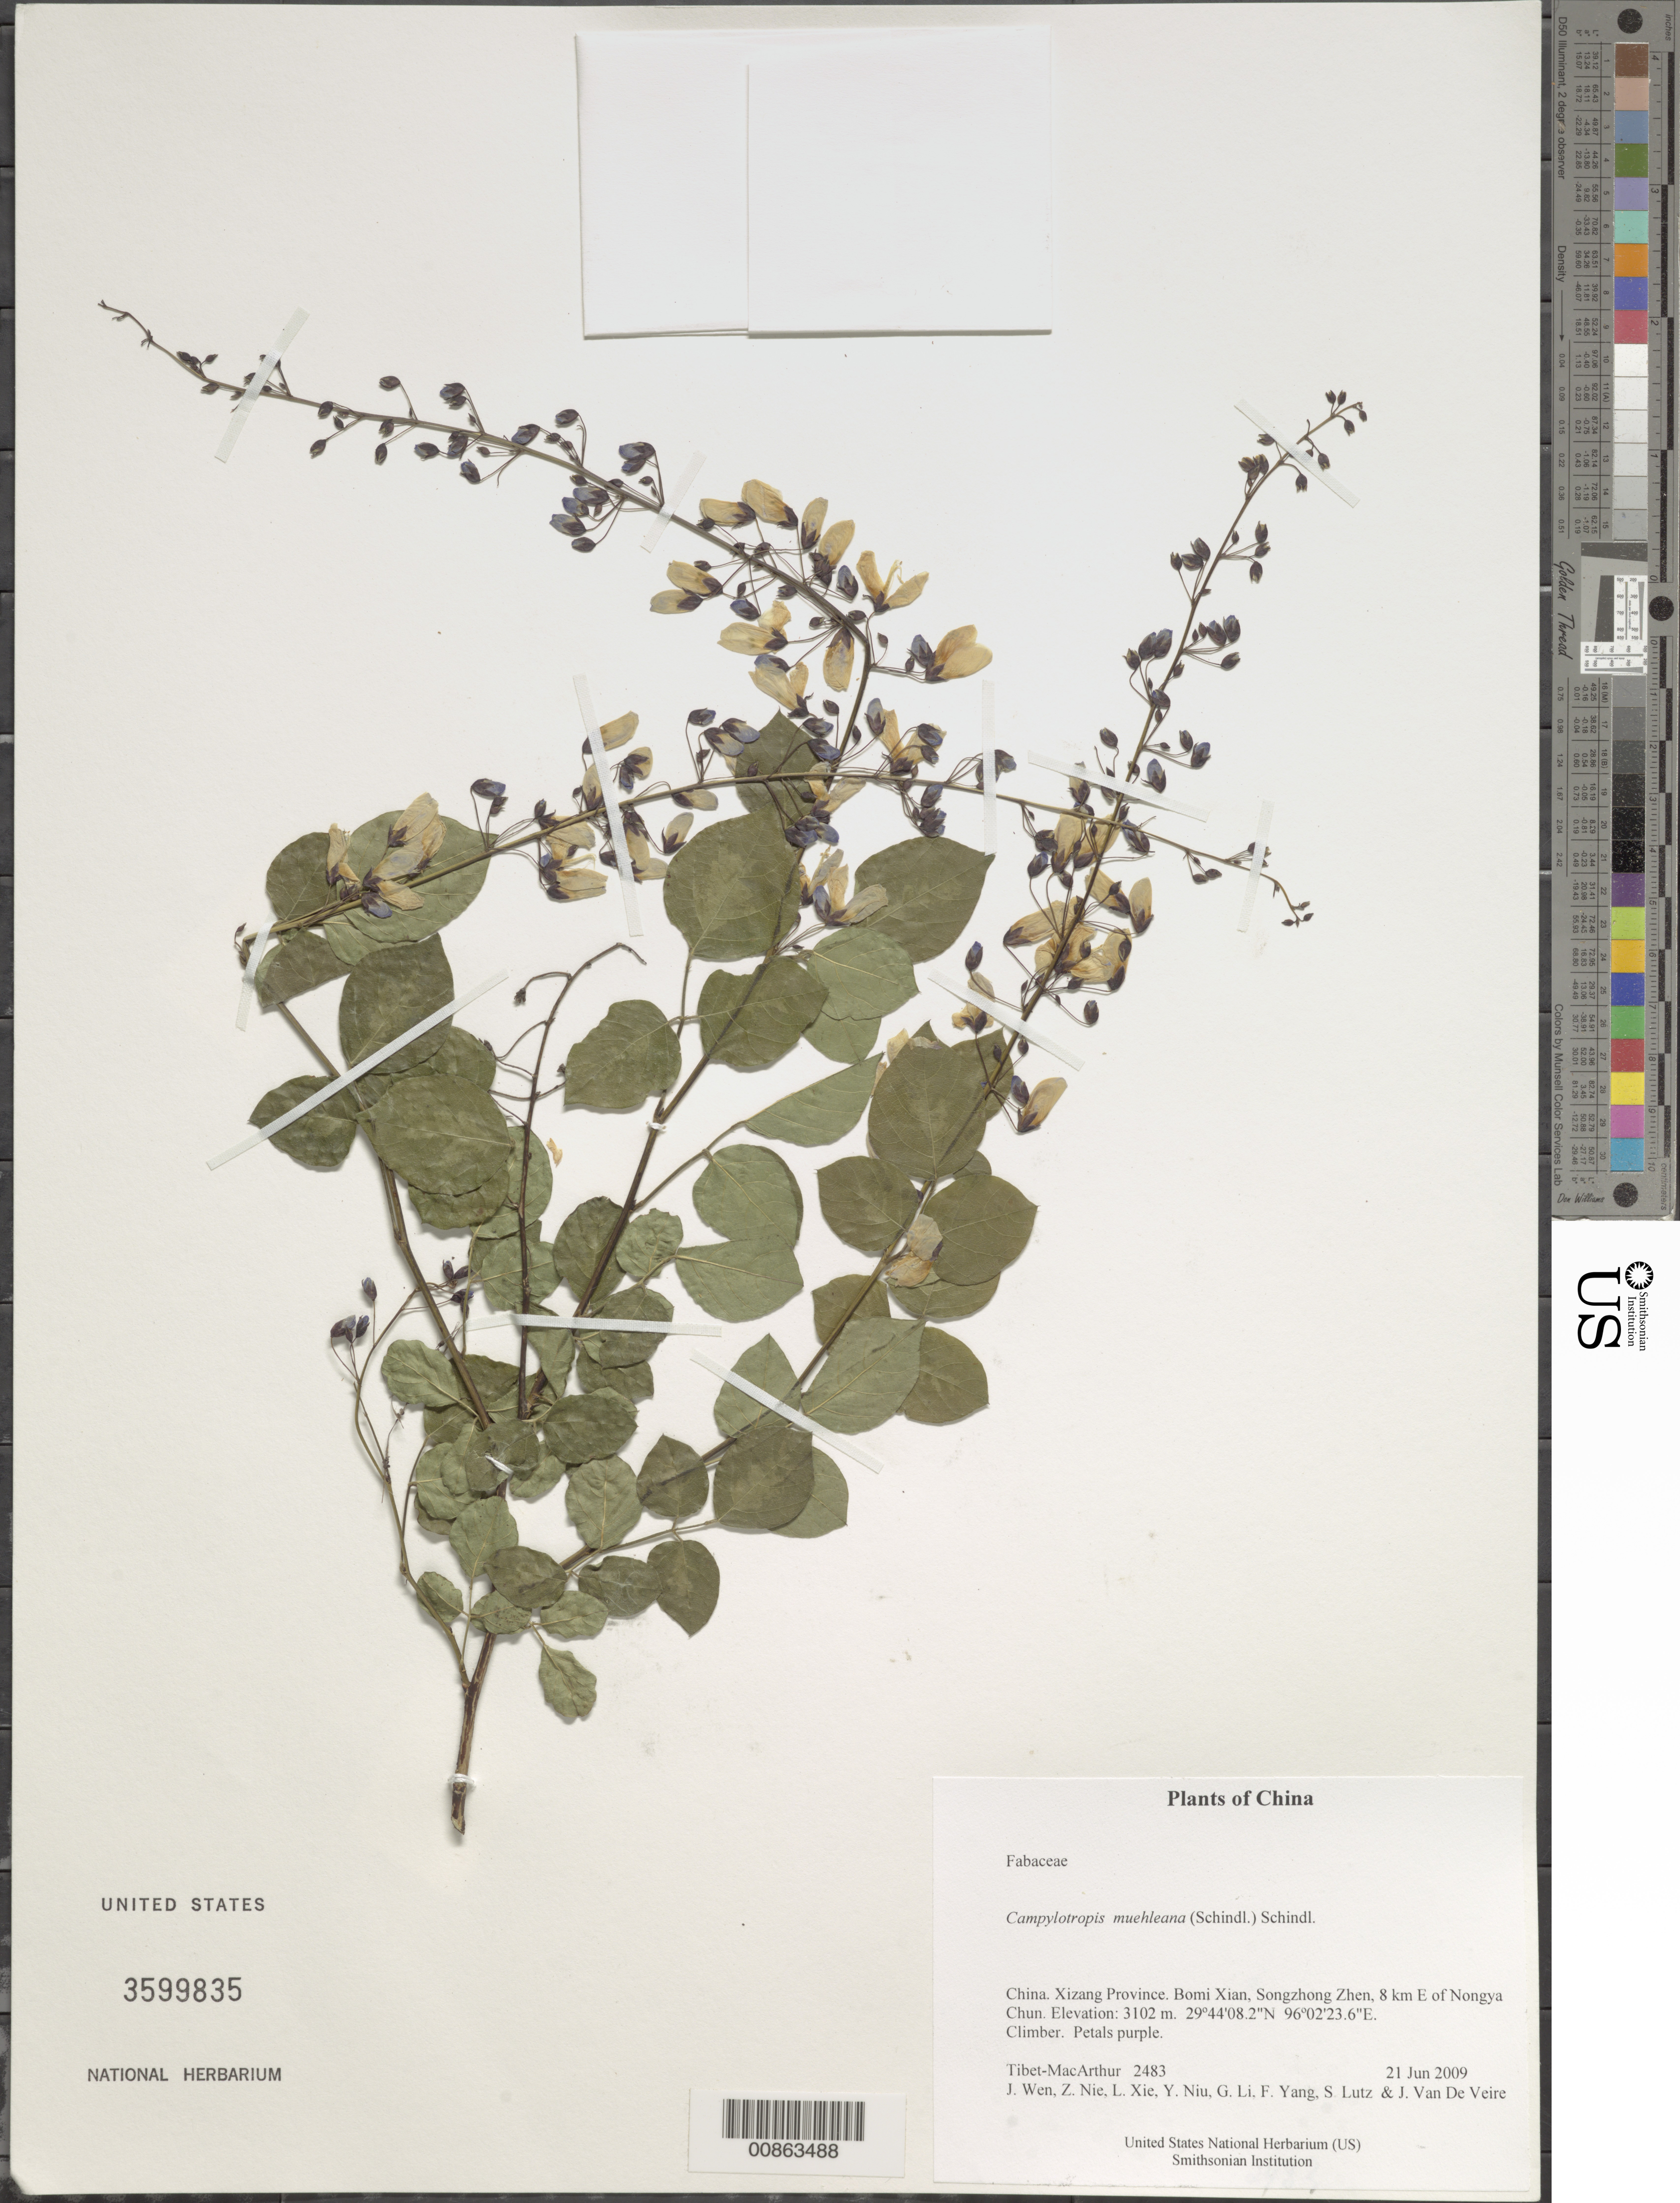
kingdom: Plantae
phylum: Tracheophyta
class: Magnoliopsida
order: Fabales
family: Fabaceae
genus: Campylotropis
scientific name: Campylotropis muehleana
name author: (Schindl.) Schindl.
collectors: Tibet-MacArthur, J. Wen, Z. Nie, L. Xie, Y. Niu, G. Li, F. Yang, S. Lutz & J. Van De Veire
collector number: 2483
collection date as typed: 21 Jun 2009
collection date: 2009-06-21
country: China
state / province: Xizang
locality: Bomi Xian, Songzhong Zhen, 8 km E of Nongya Chun.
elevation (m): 3102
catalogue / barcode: US 3599835